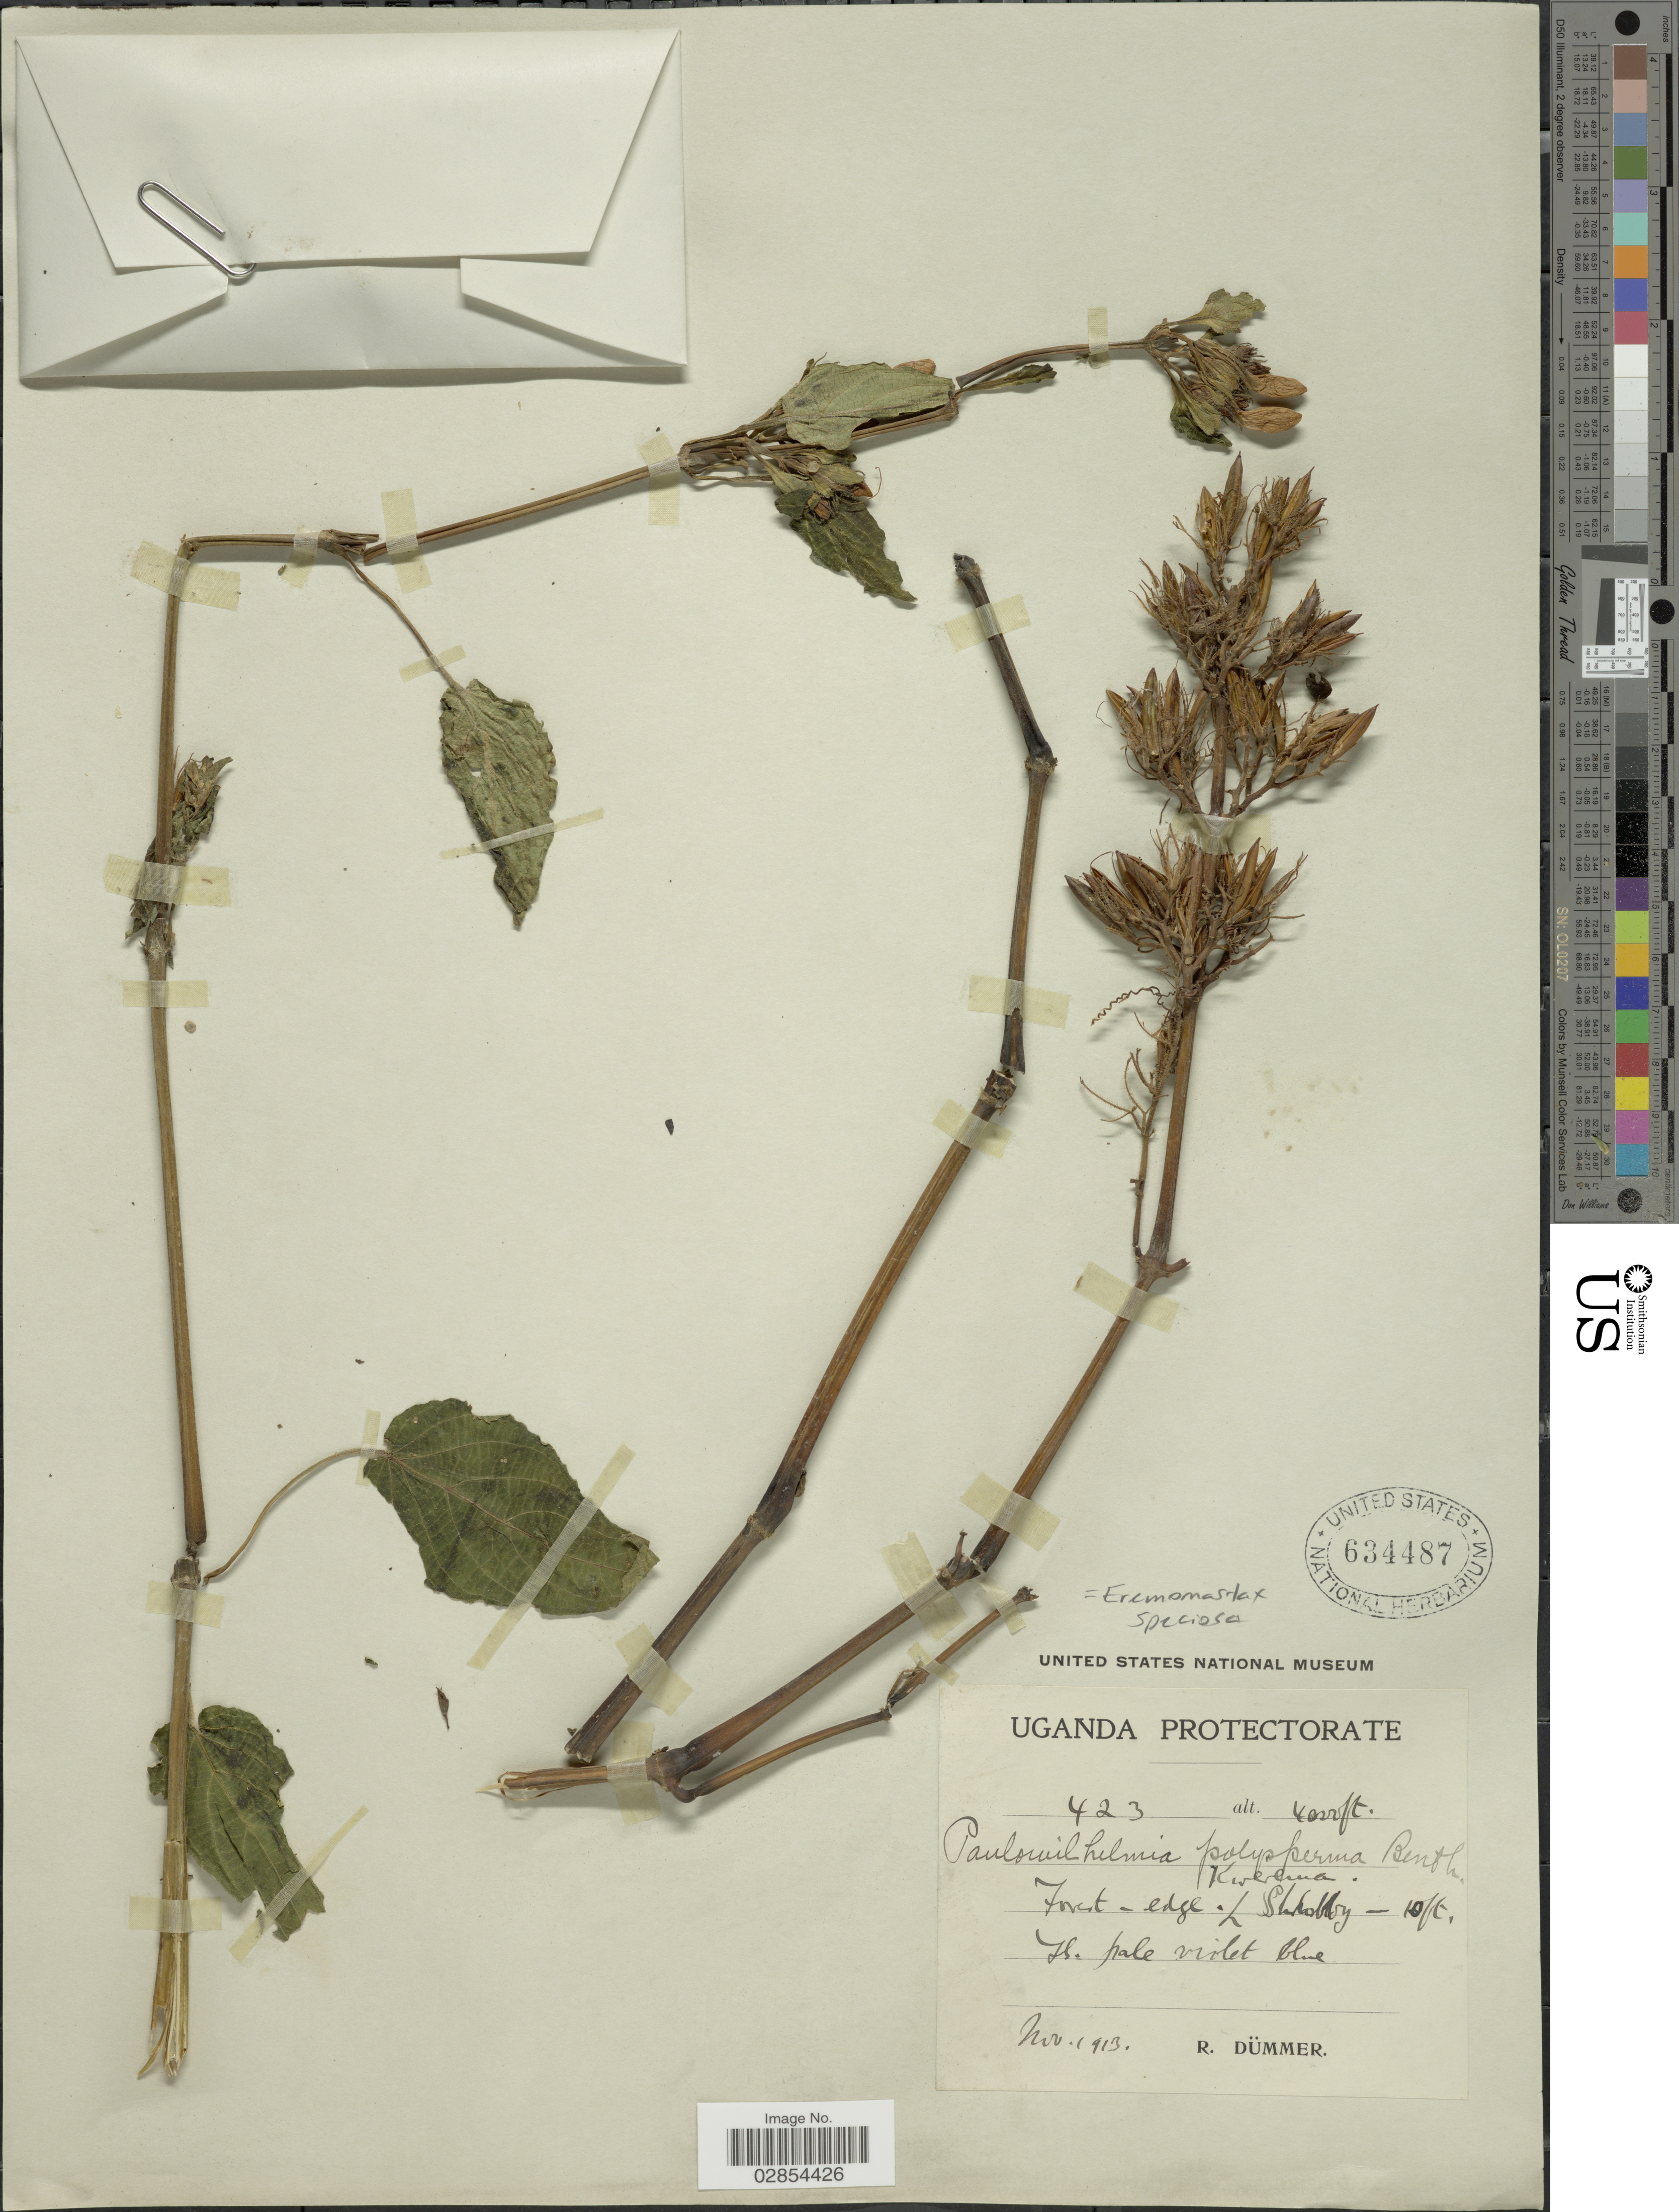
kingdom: Plantae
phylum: Tracheophyta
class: Magnoliopsida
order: Lamiales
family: Acanthaceae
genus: Eremomastax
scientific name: Eremomastax speciosa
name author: (Hochst.) Cufod.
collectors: R. A. Dümmer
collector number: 423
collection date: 1913-11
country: Uganda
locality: Uganda Protectorate.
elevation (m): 1219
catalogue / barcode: US 634487